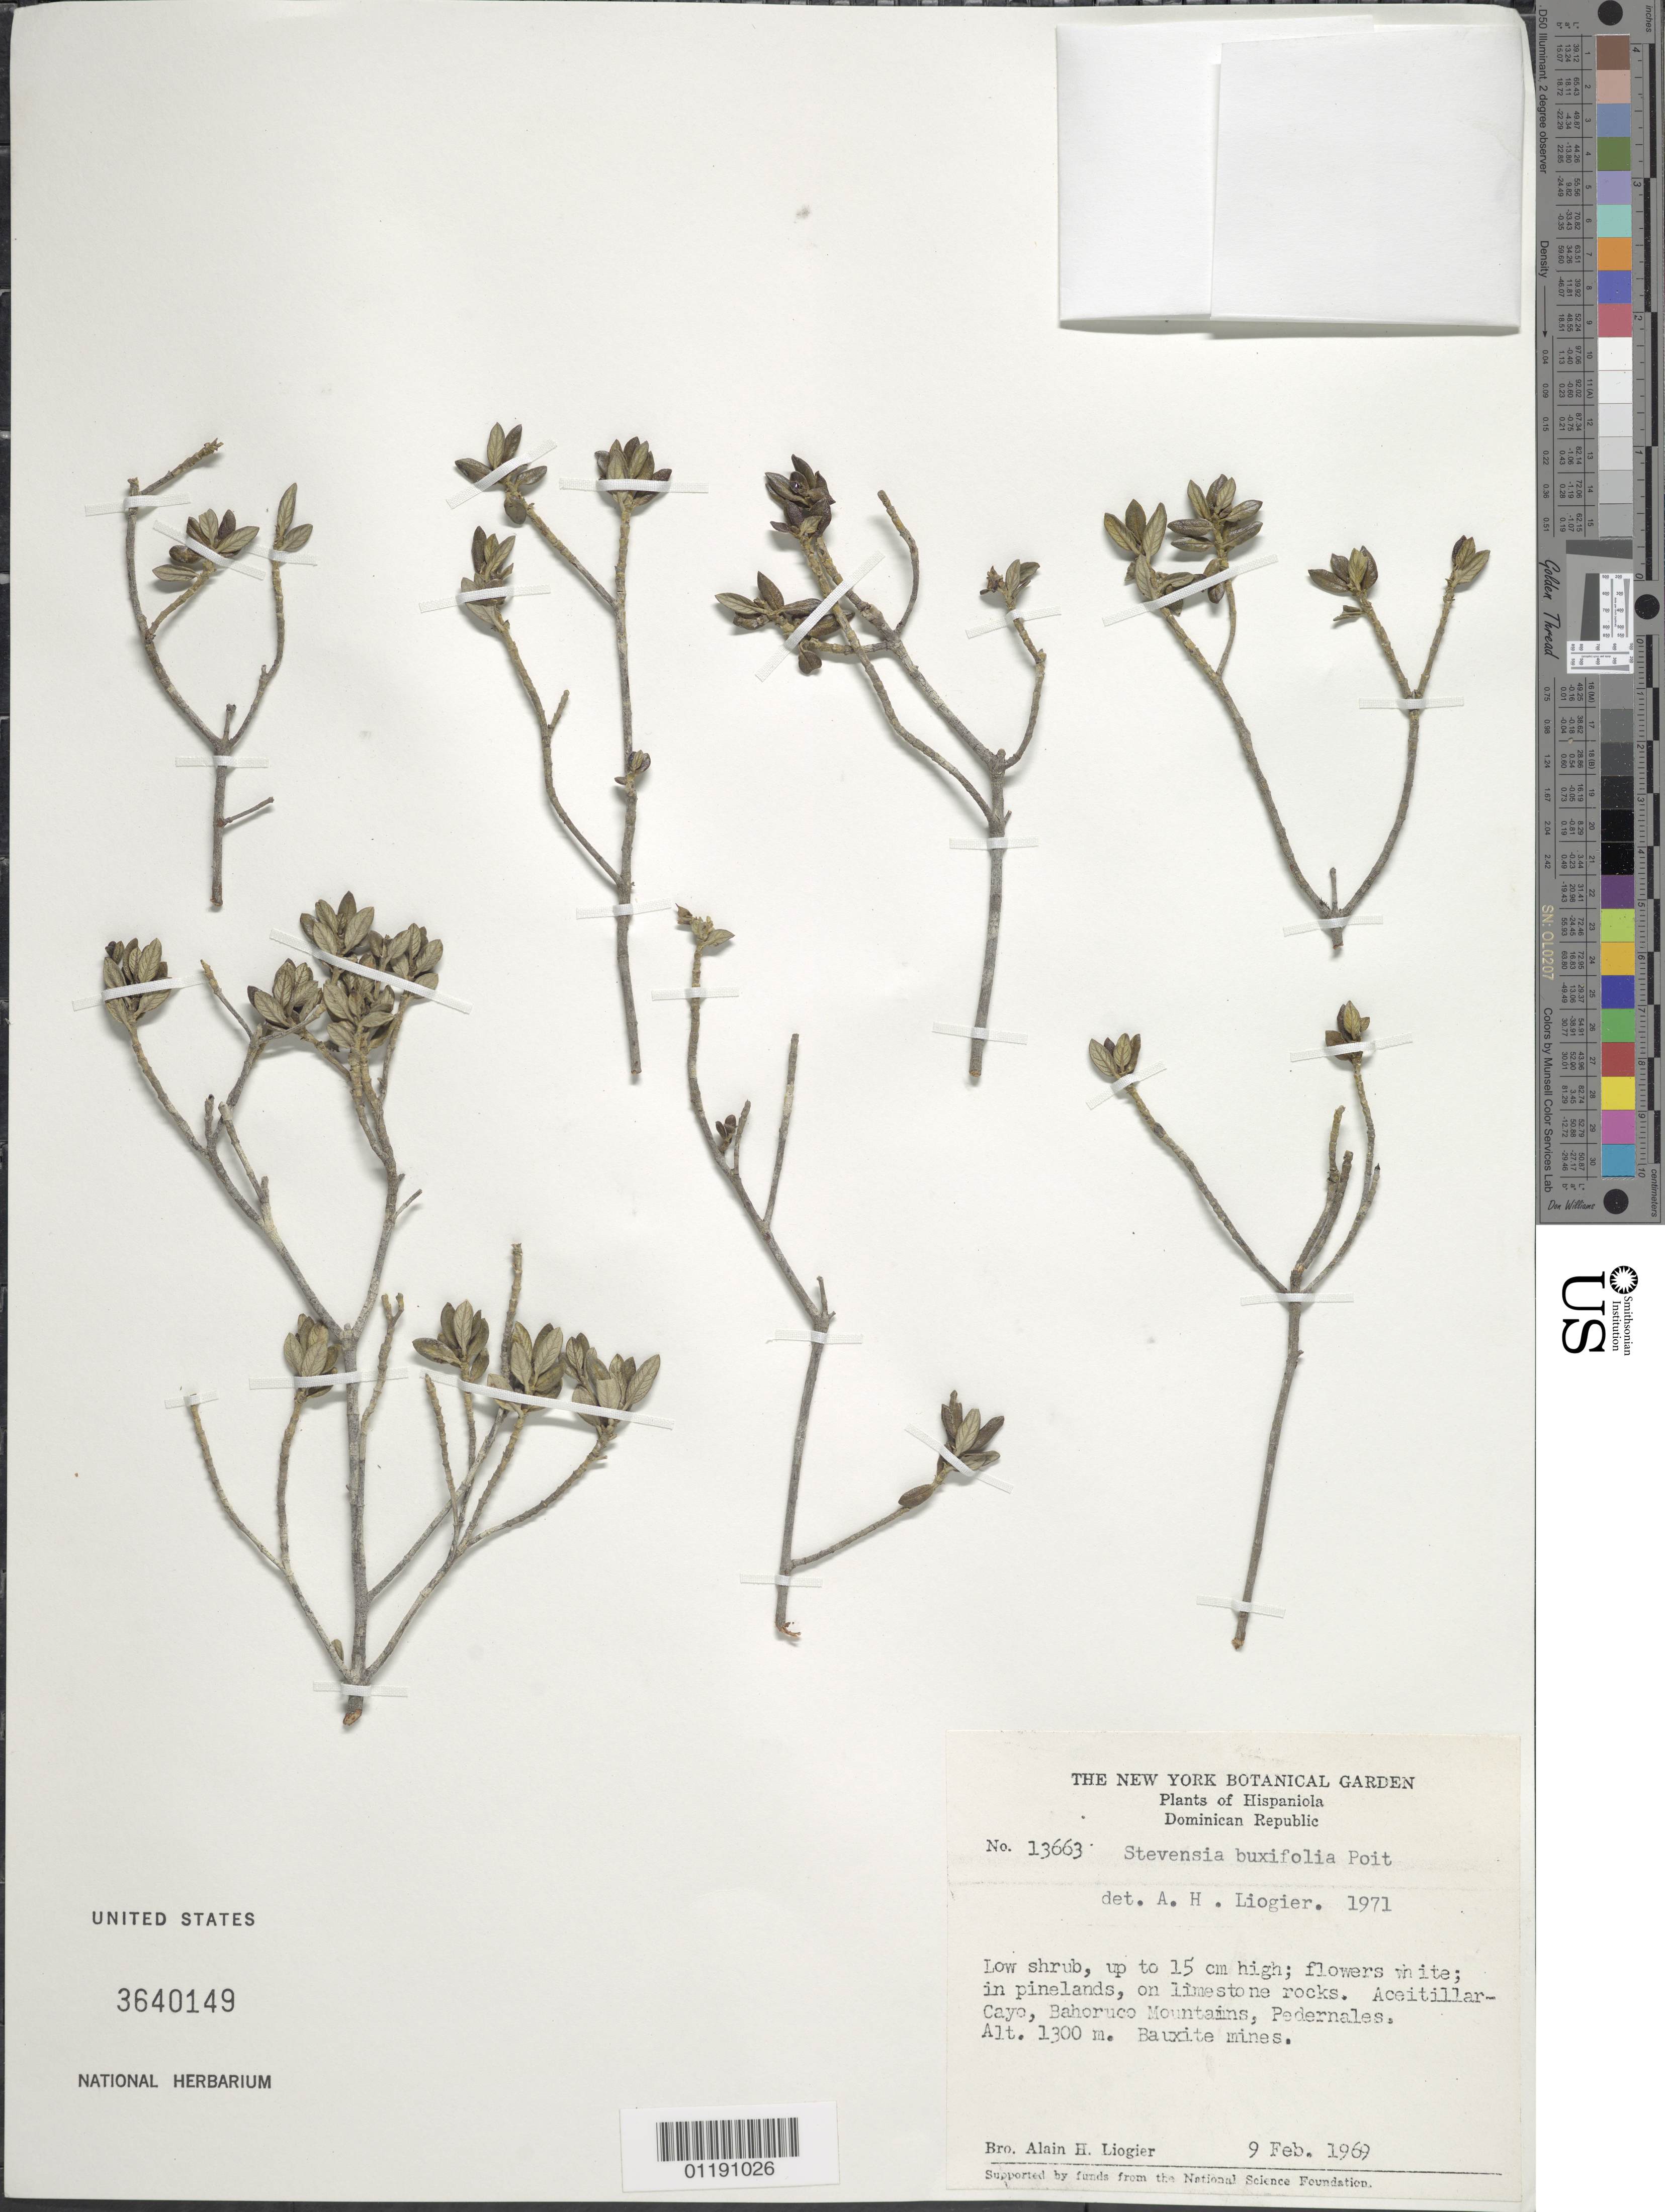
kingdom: Plantae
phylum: Tracheophyta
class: Magnoliopsida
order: Gentianales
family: Rubiaceae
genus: Stevensia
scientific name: Stevensia buxifolia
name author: Poit.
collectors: A. H. Liogier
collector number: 13663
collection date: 1969-02-09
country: Dominican Republic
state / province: Pedernales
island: Hispaniola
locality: Aceitillar-Cayo, Bahoruco Mountains.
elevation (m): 1300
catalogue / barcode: US 3640149